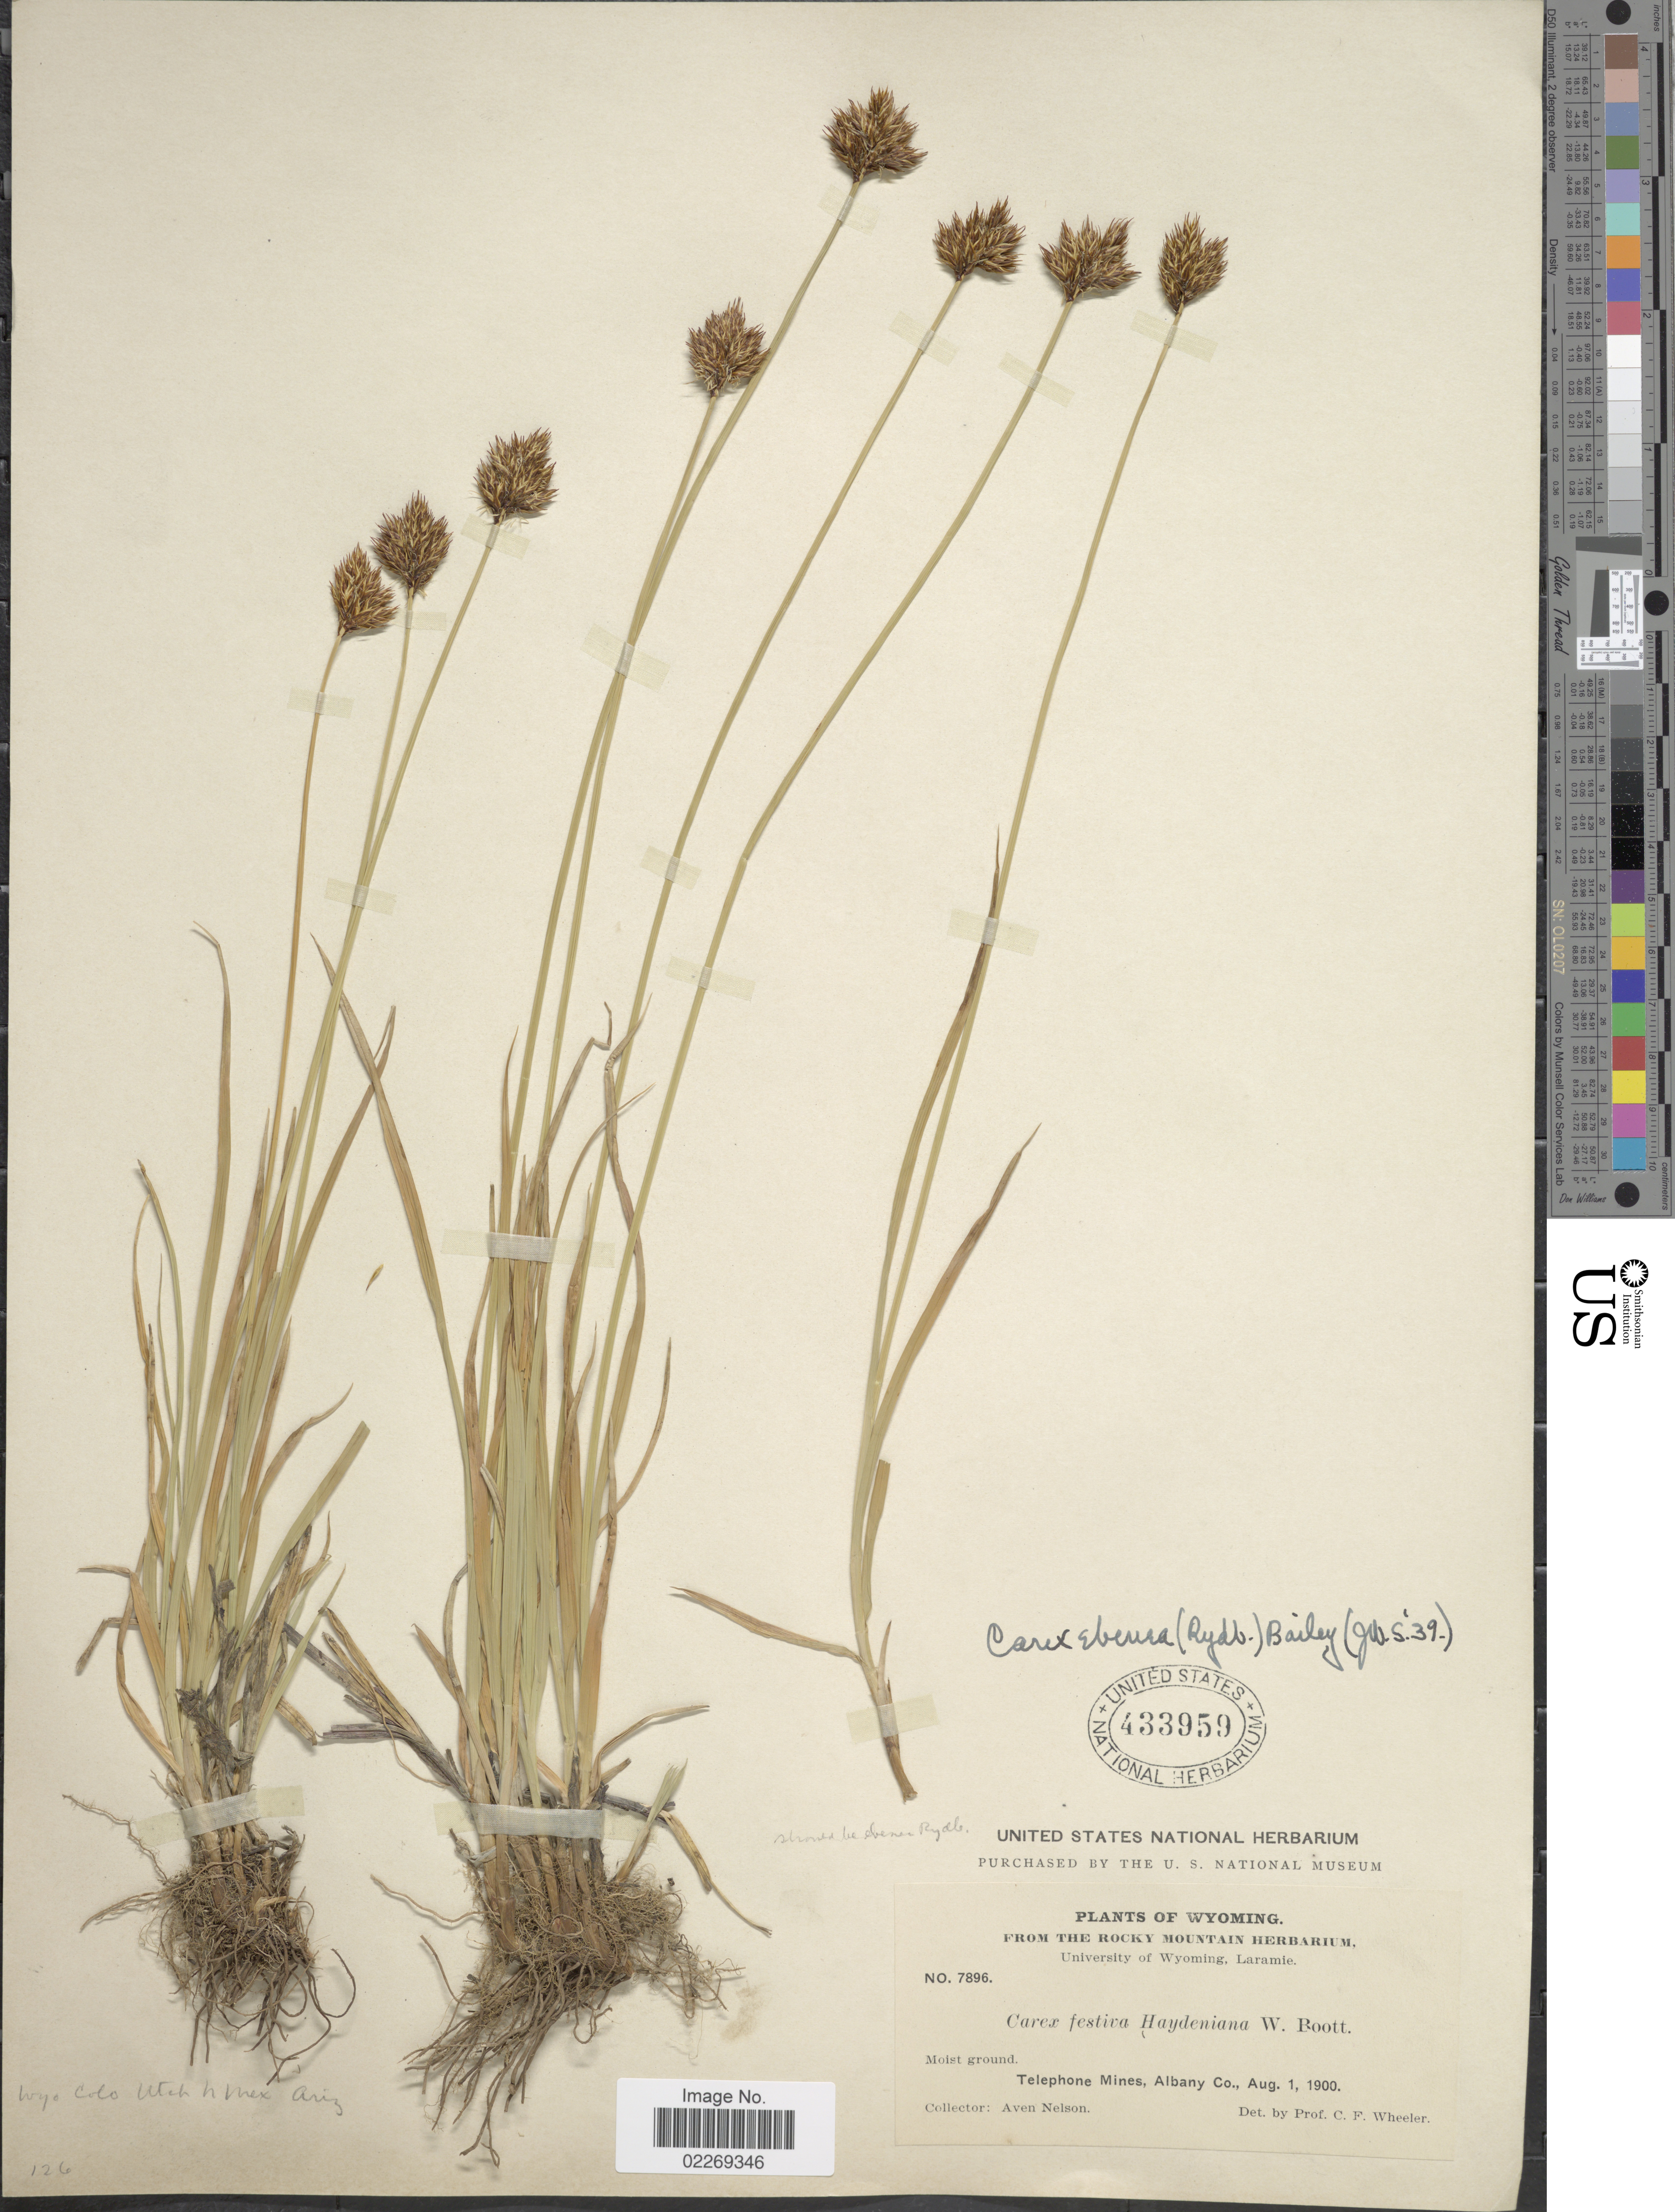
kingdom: Plantae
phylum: Tracheophyta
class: Liliopsida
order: Poales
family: Cyperaceae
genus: Carex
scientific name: Carex ebenea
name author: Rydb.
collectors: A. Nelson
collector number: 7896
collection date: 1900-08-01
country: United States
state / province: Wyoming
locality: Telephone Mines, Albany Co.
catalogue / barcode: US 433959